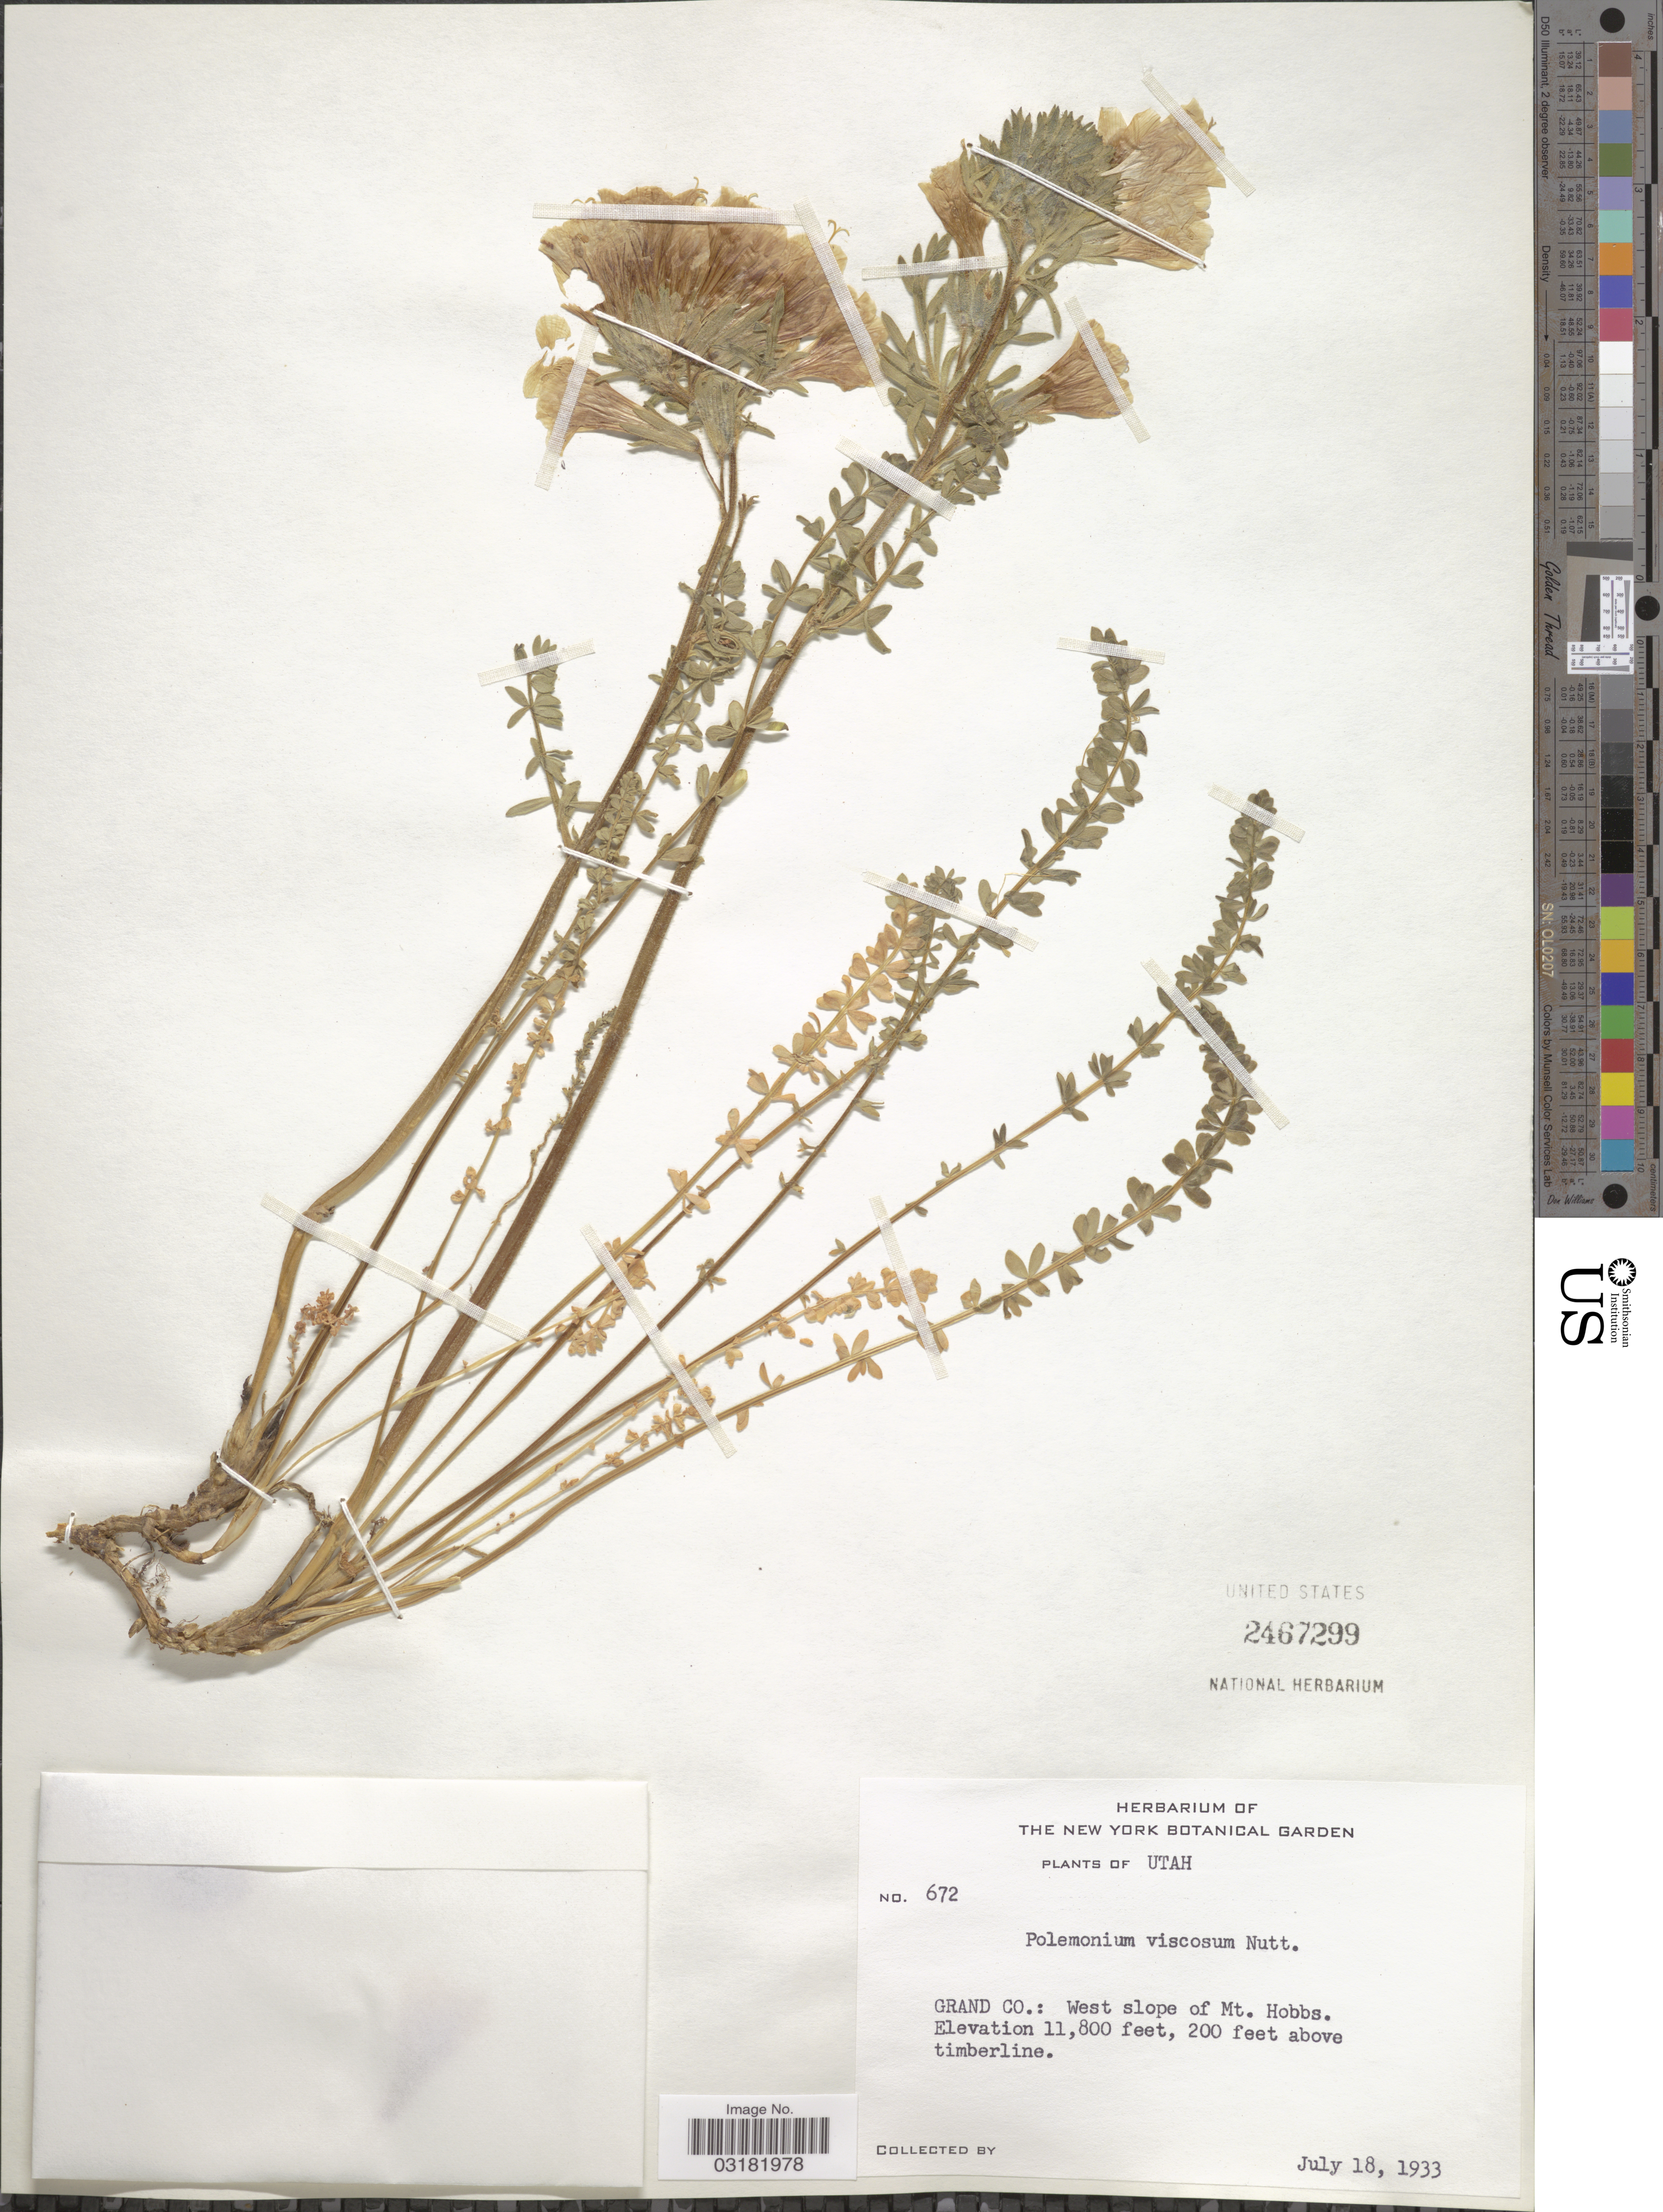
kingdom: Plantae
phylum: Tracheophyta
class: Magnoliopsida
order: Ericales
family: Polemoniaceae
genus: Polemonium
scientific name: Polemonium viscosum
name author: Nutt.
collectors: New York Botanical Gardens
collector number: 672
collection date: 1933-07-18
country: United States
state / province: Utah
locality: Grand Co.: West slope of Mt. Hobbs, 200 feet above timberline.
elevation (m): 3597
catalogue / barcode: US 2467299